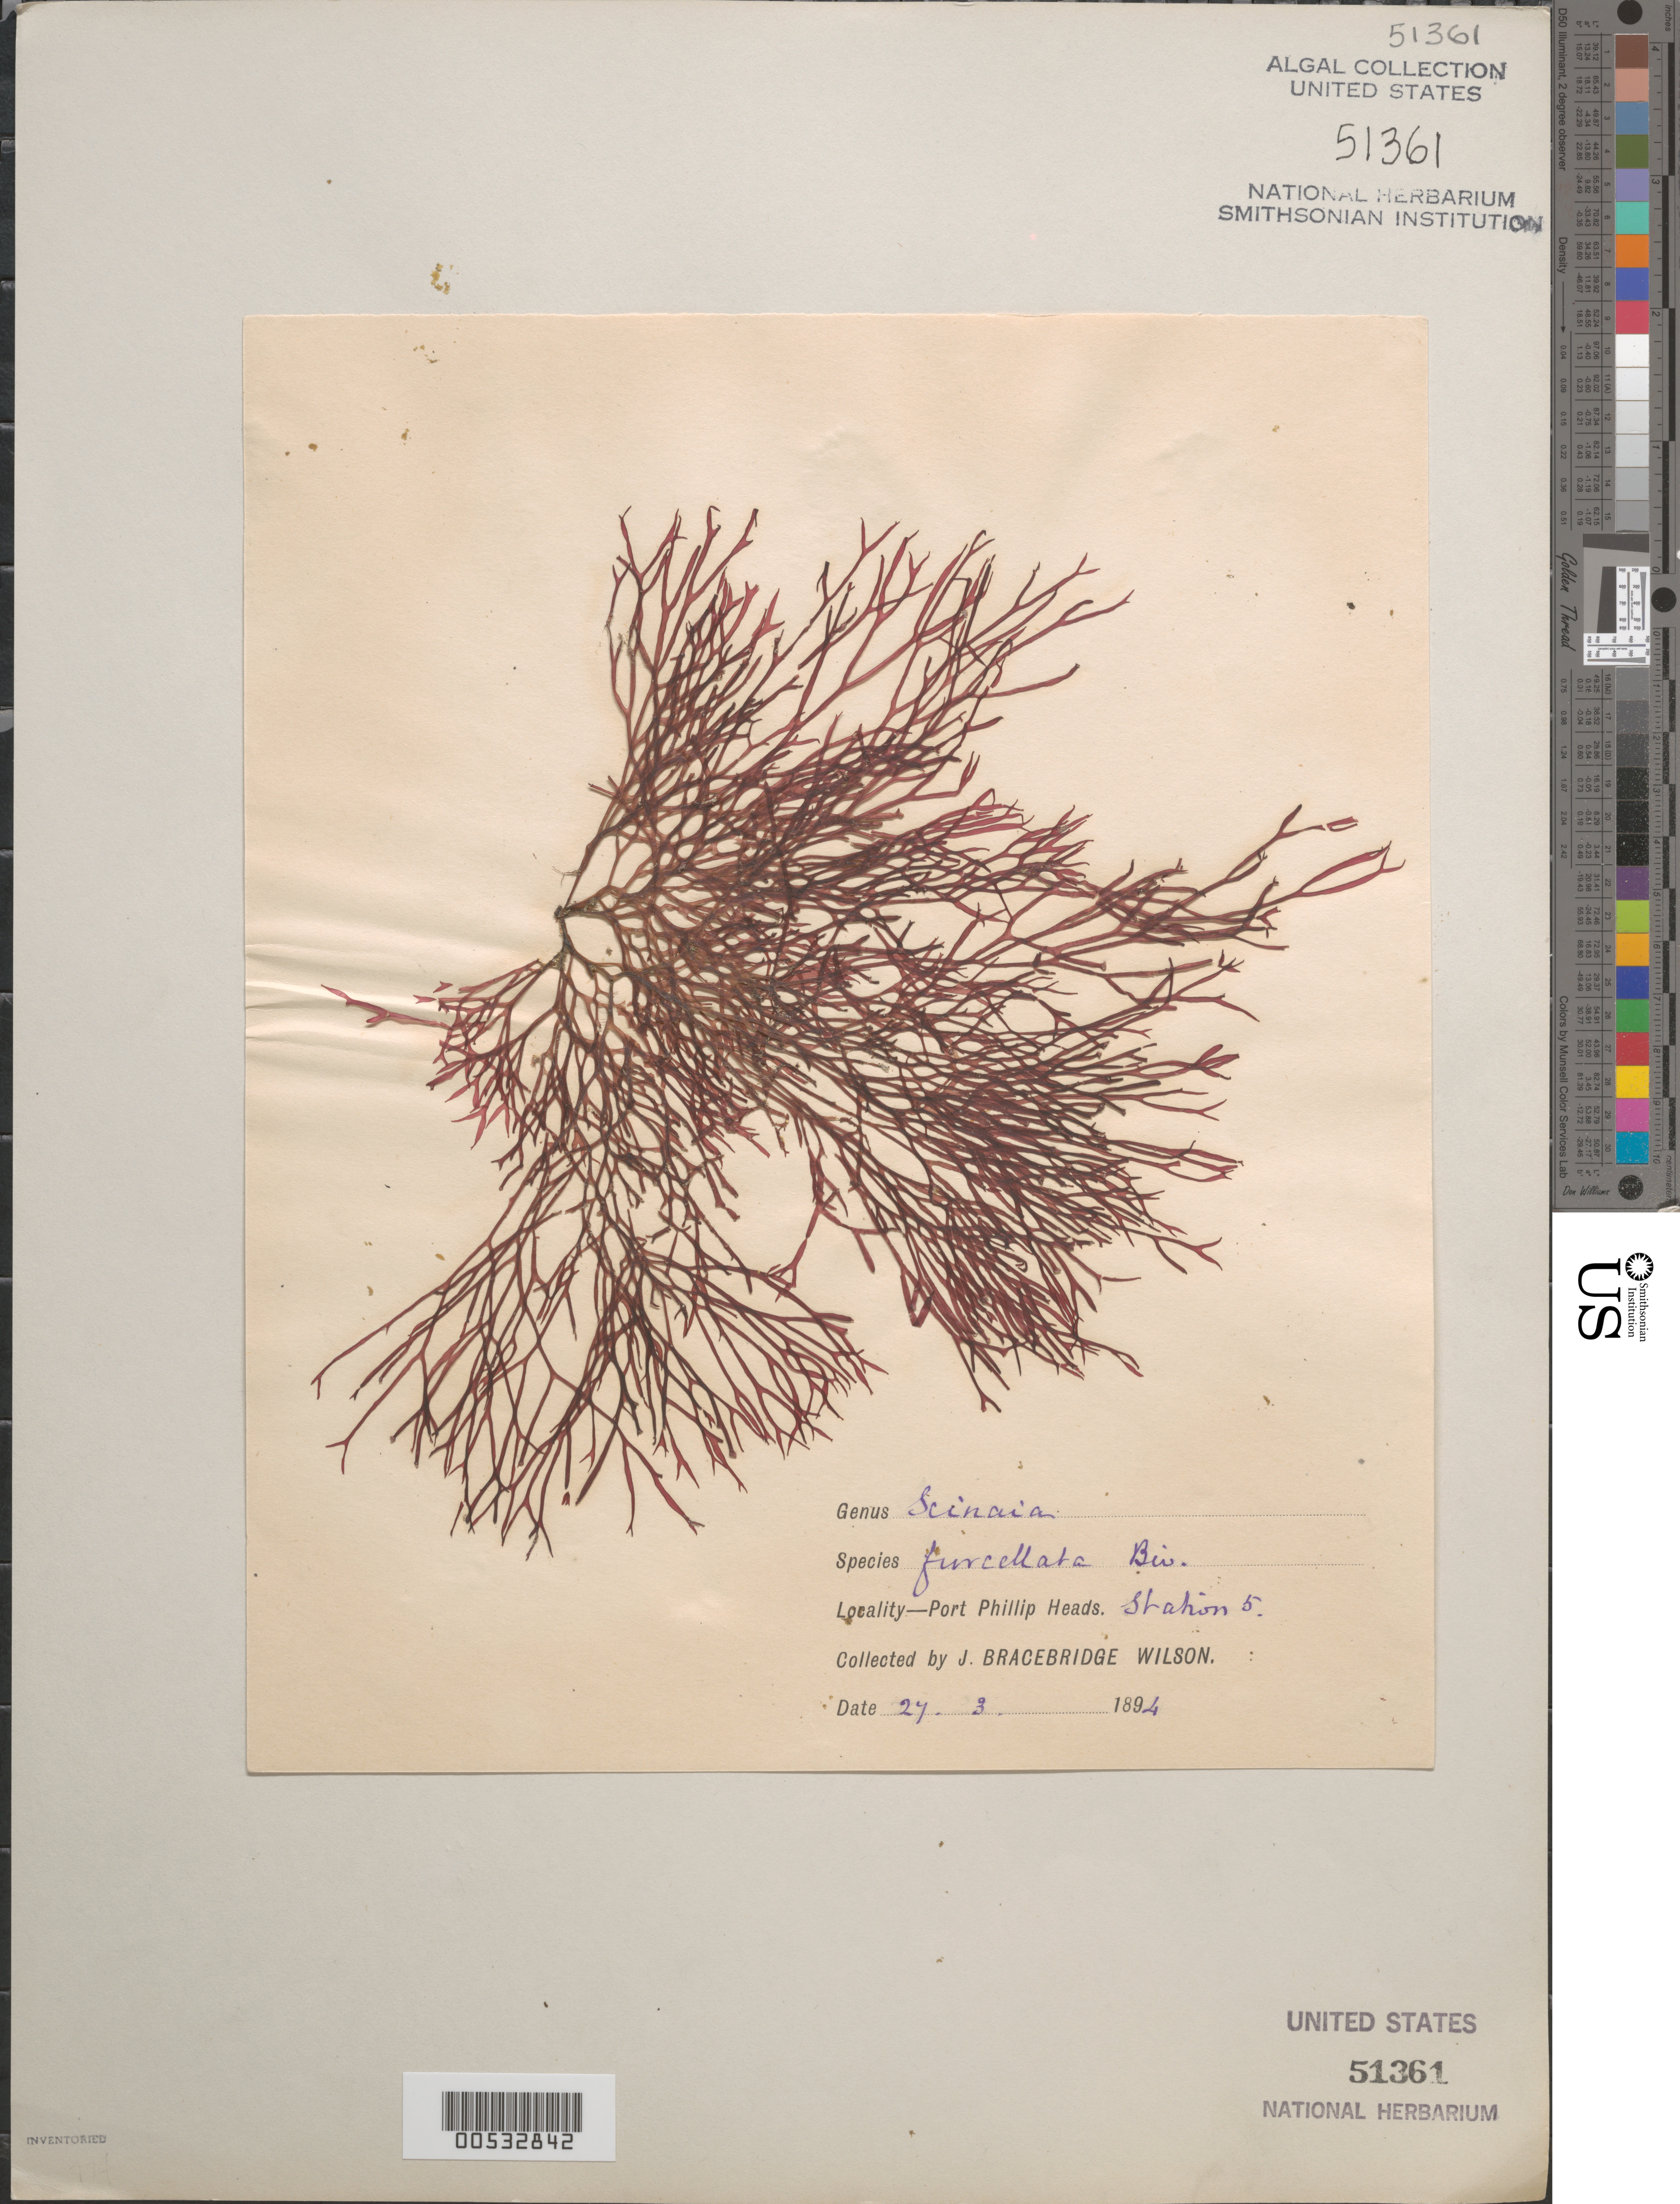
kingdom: Plantae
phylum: Rhodophyta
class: Florideophyceae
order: Nemaliales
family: Scinaiaceae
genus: Scinaia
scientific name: Scinaia furcellata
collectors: J. B. Wilson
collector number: Station 5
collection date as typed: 27 Mar 1894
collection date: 1894-03-27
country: Australia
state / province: Victoria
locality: Port Phillip Heads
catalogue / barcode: US 51361